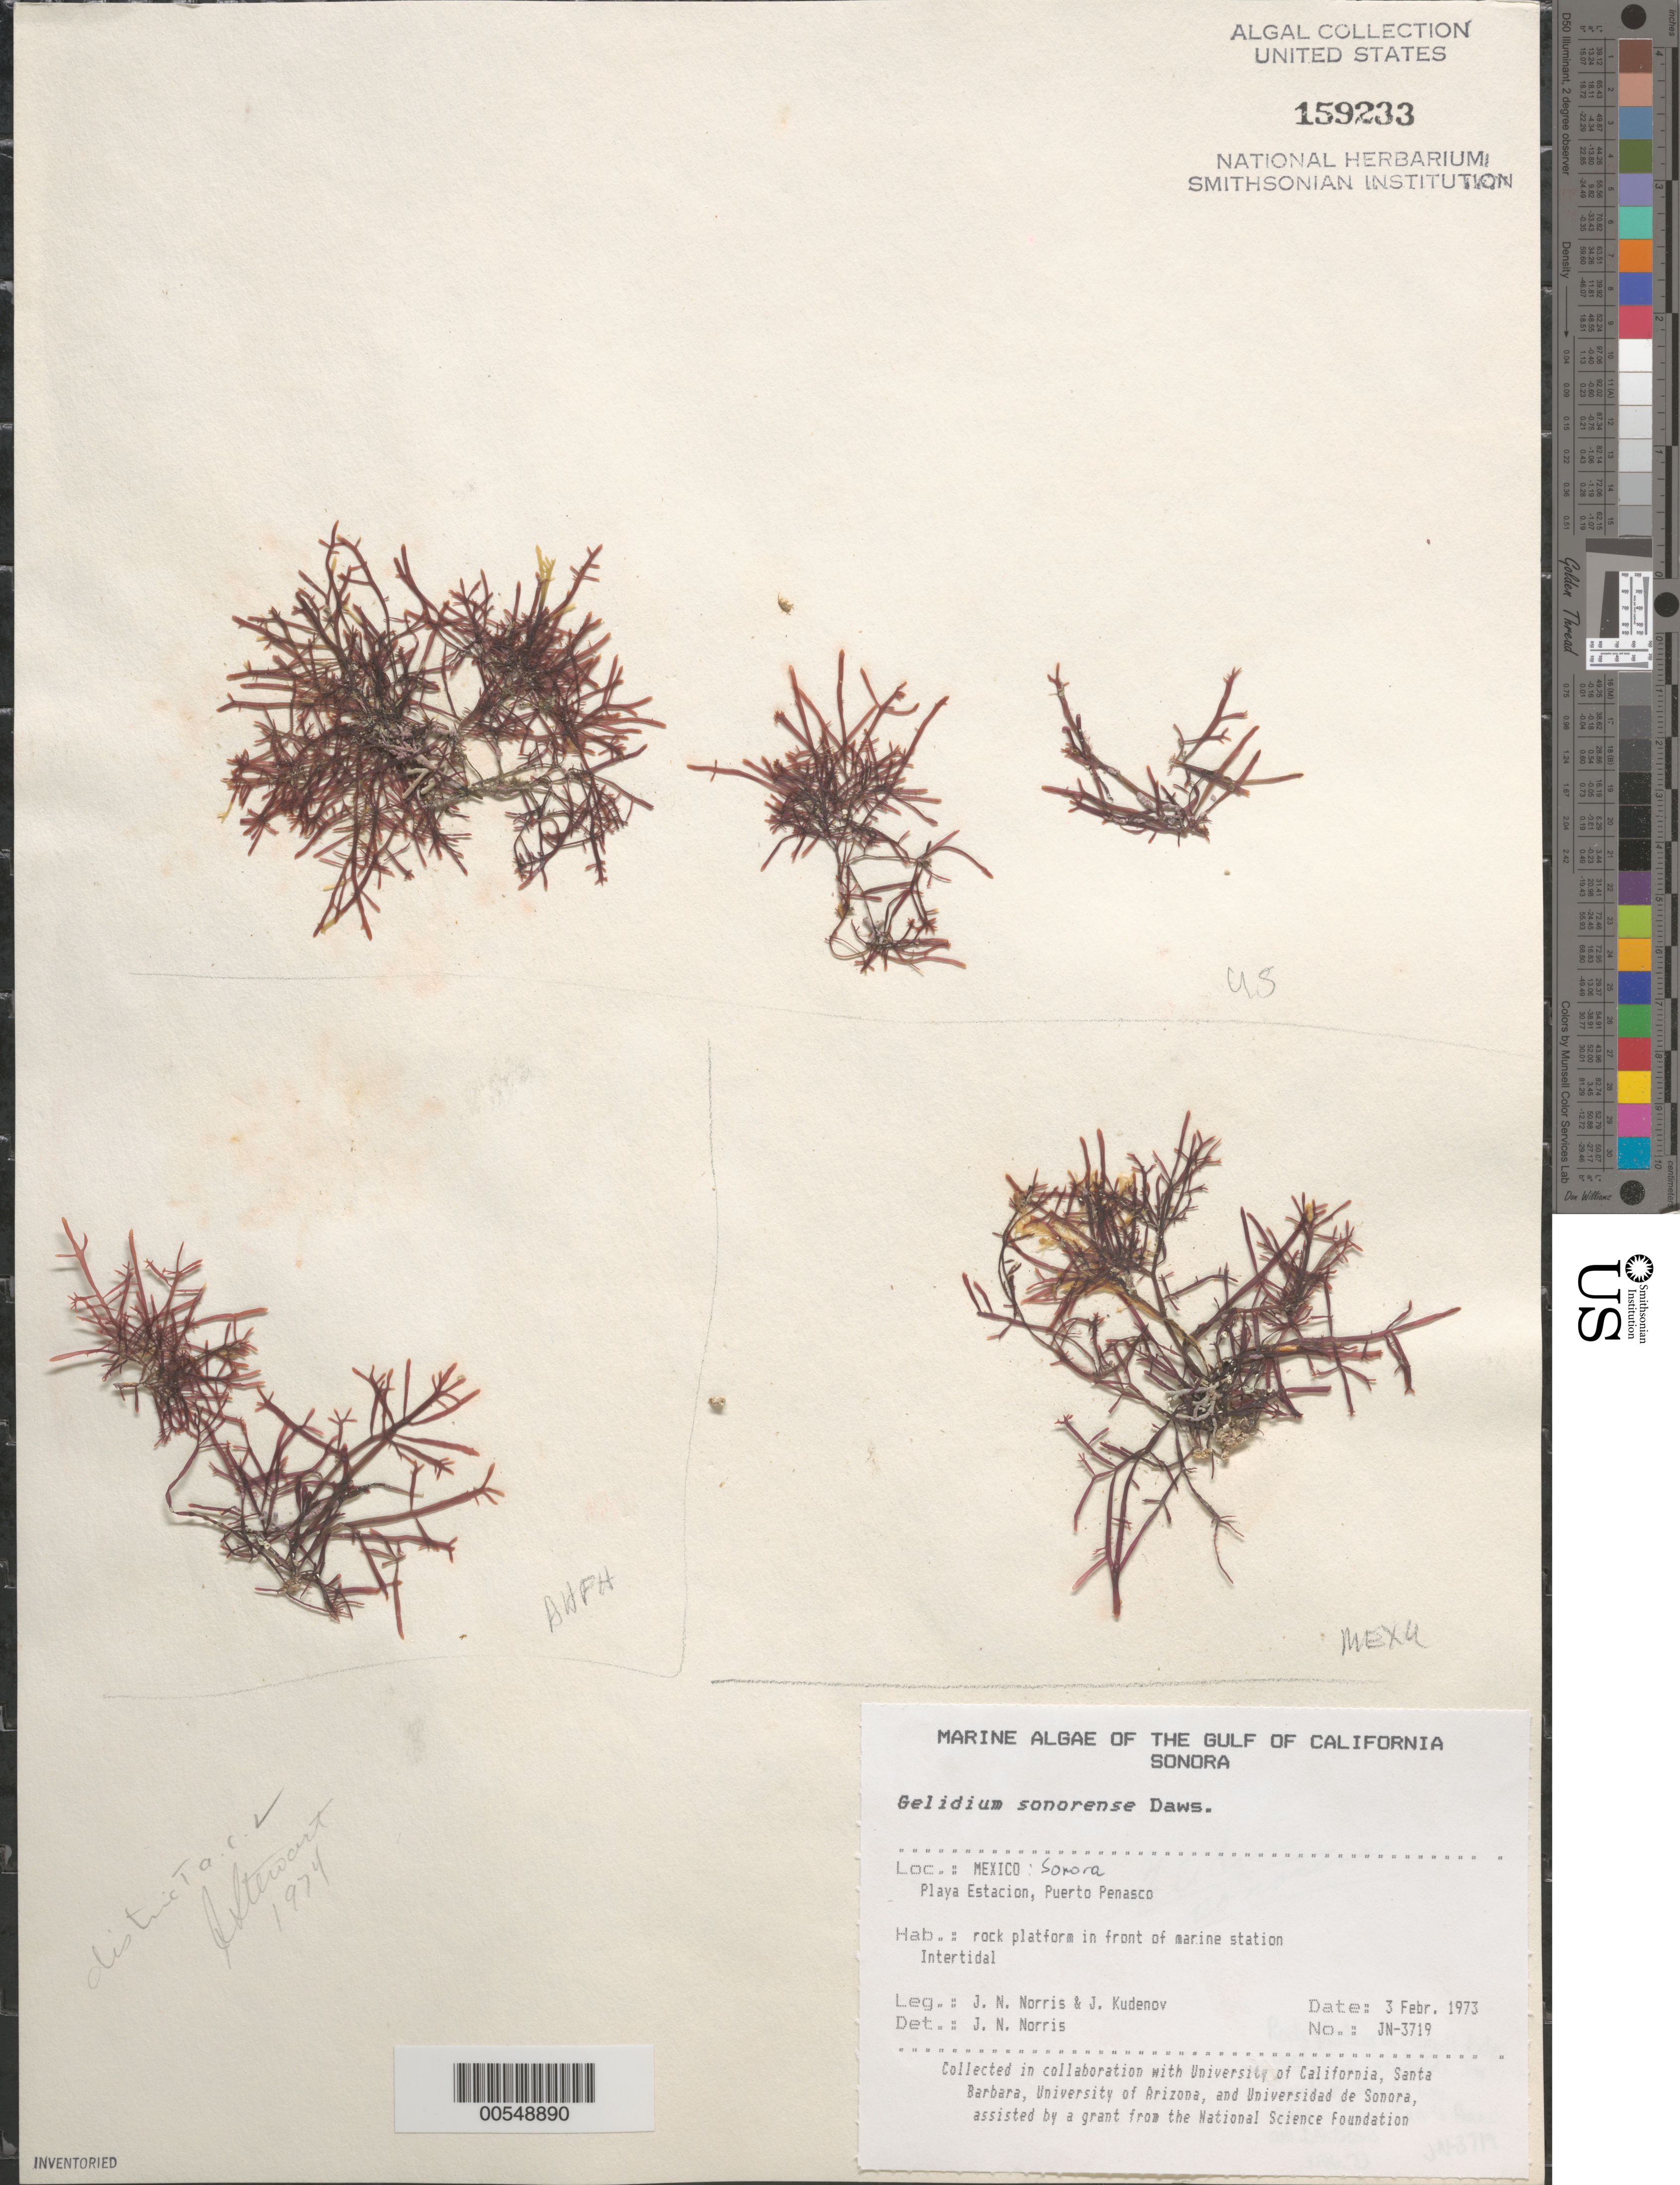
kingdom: Plantae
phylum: Rhodophyta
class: Florideophyceae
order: Gelidiales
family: Pterocladiaceae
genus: Pterocladia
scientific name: Pterocladia sonorense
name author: (E.Y. Dawson) J.G.Stewart & J.N. Norris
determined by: Algae name updating Project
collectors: J. N. Norris & J. Kudenov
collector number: JN-3719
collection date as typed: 03 Feb 1973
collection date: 1973-02-03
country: Mexico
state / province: Sonora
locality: Playa Estacion, Puerto Penasco, marine station shore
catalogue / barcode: US 159233